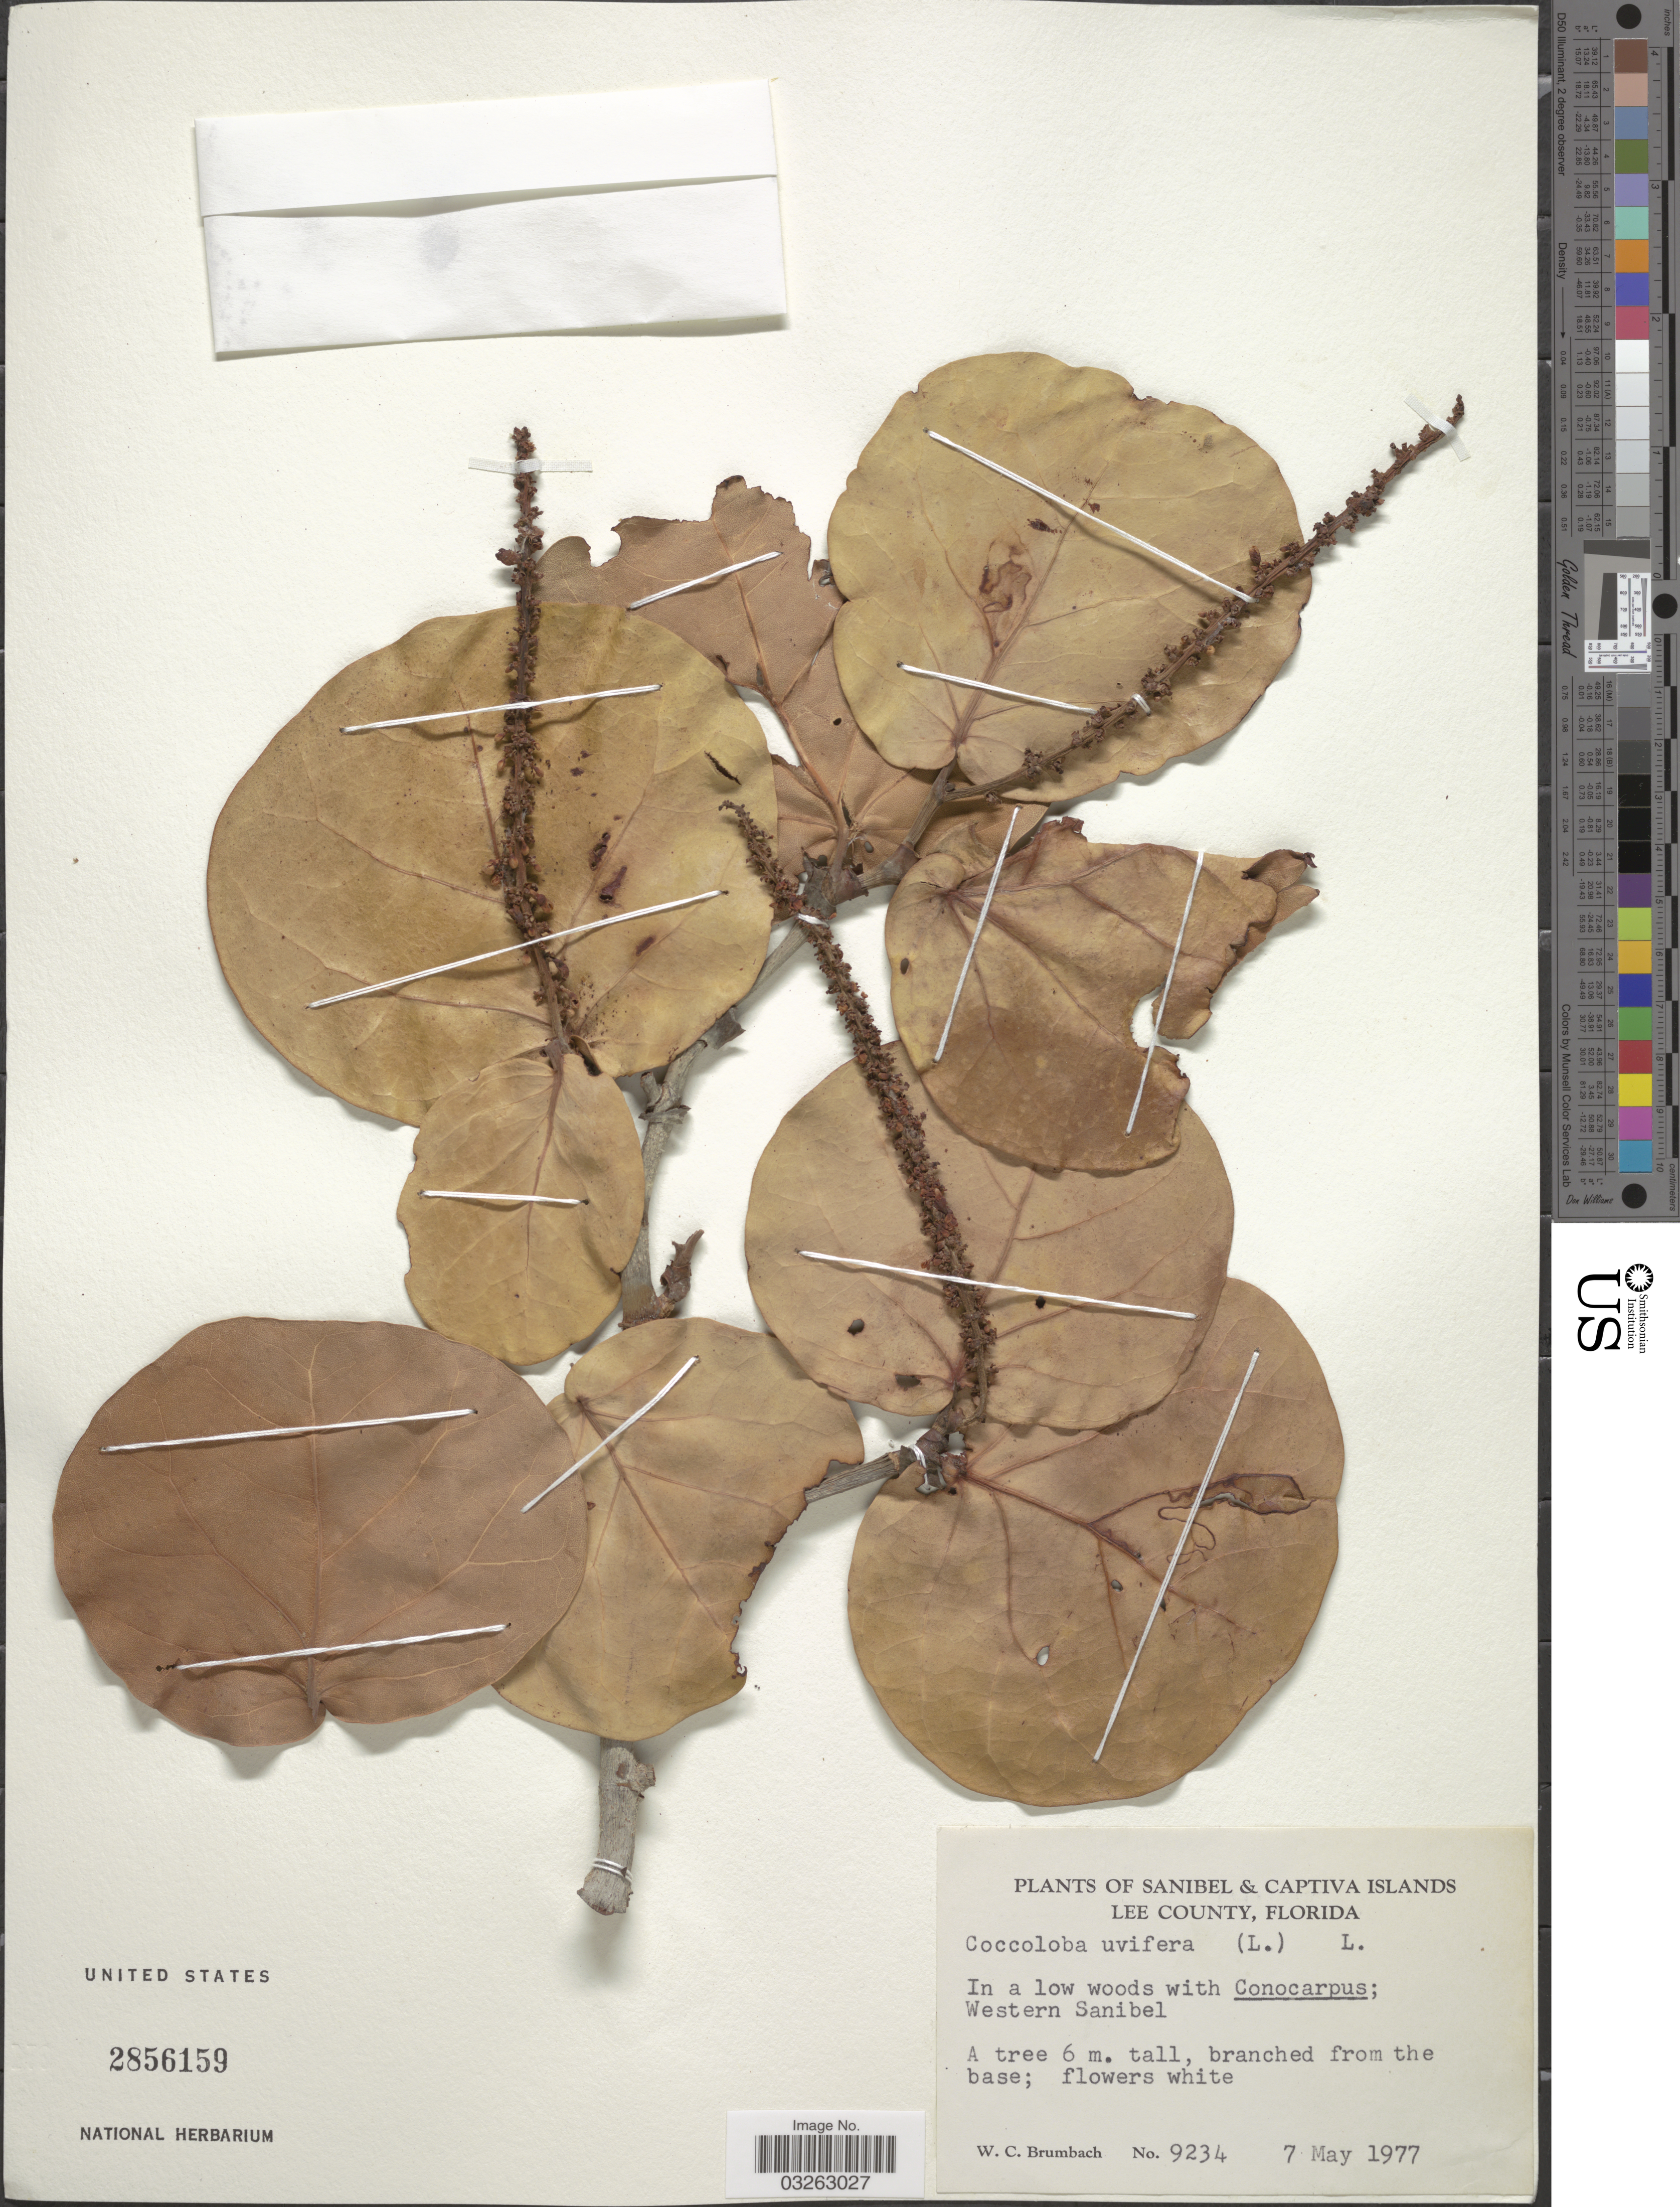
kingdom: Plantae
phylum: Tracheophyta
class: Magnoliopsida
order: Caryophyllales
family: Polygonaceae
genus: Coccoloba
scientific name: Coccoloba uvifera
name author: L.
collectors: W. C. Brumbach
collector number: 9234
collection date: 1977-05-07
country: United States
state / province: Florida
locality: Sanibel Islands, Lee County, Western Sanibel.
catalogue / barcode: US 2856159